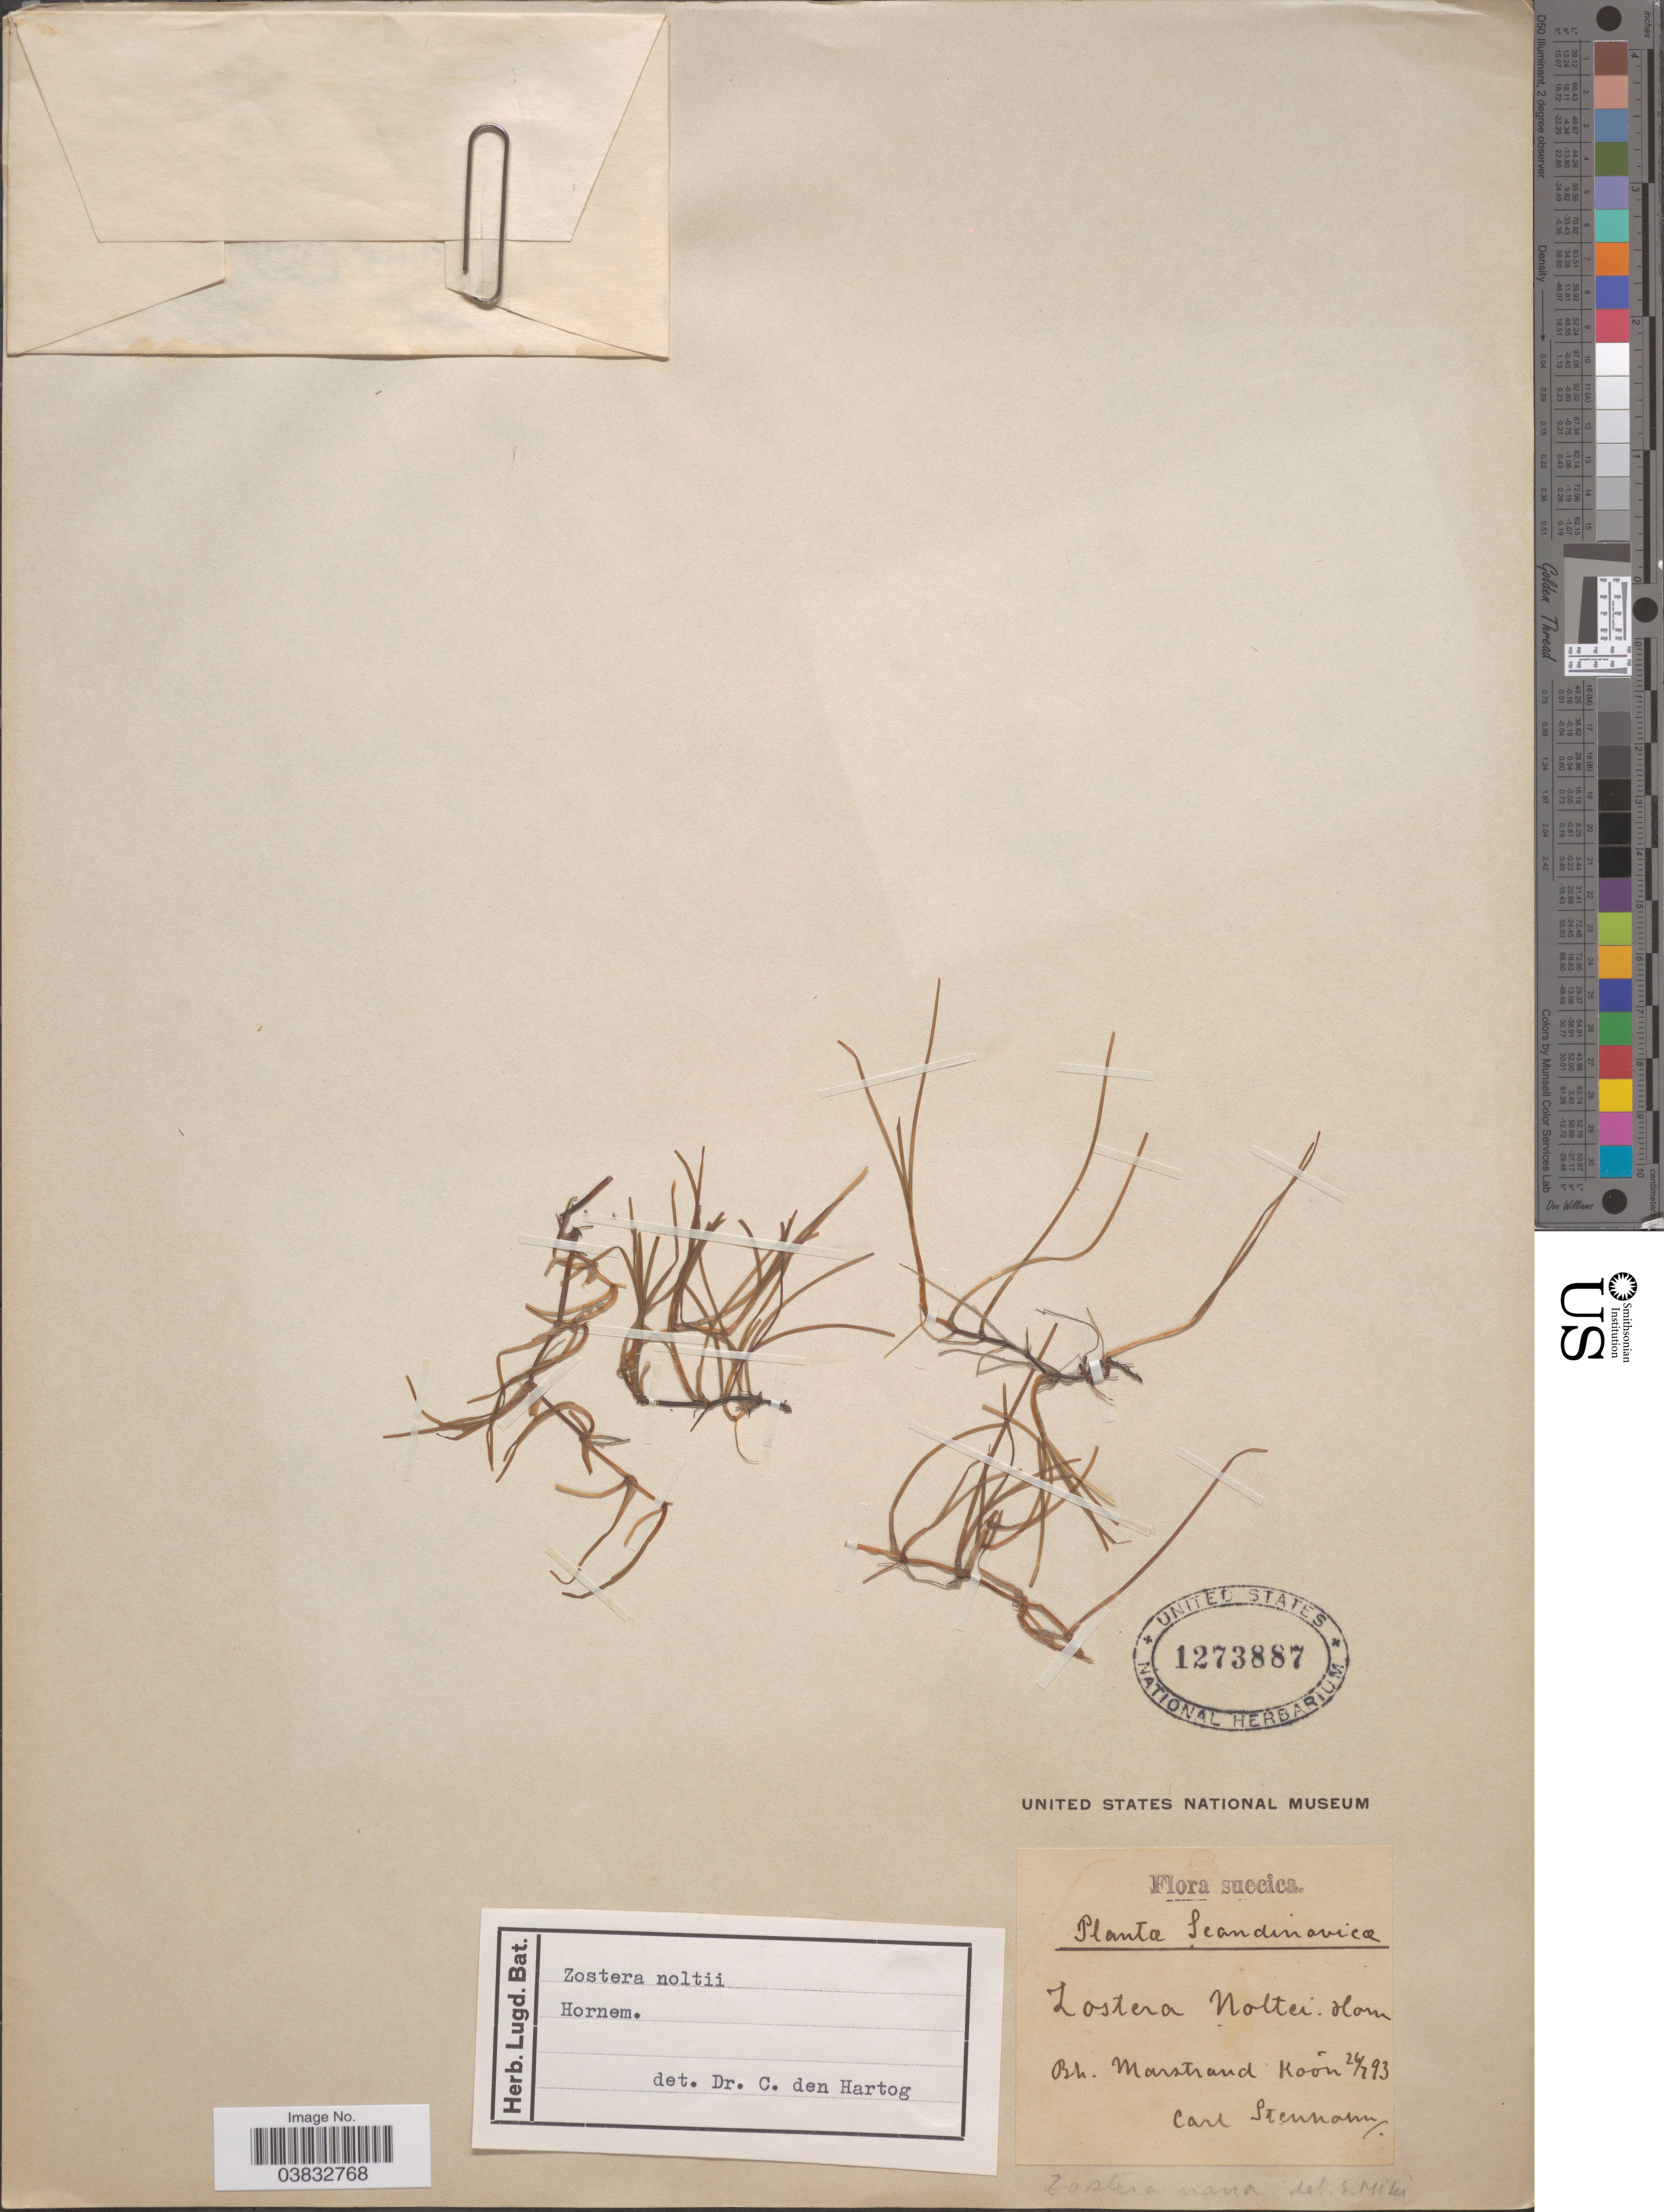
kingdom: Plantae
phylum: Tracheophyta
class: Liliopsida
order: Alismatales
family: Zosteraceae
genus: Zostera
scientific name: Zostera noltii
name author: Hornem.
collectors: C. Stenholm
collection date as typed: Transcribed d/m/y: 26/7/93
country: Sweden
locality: Suecica. Rh. Marstrand Koon.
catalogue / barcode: US 1273887